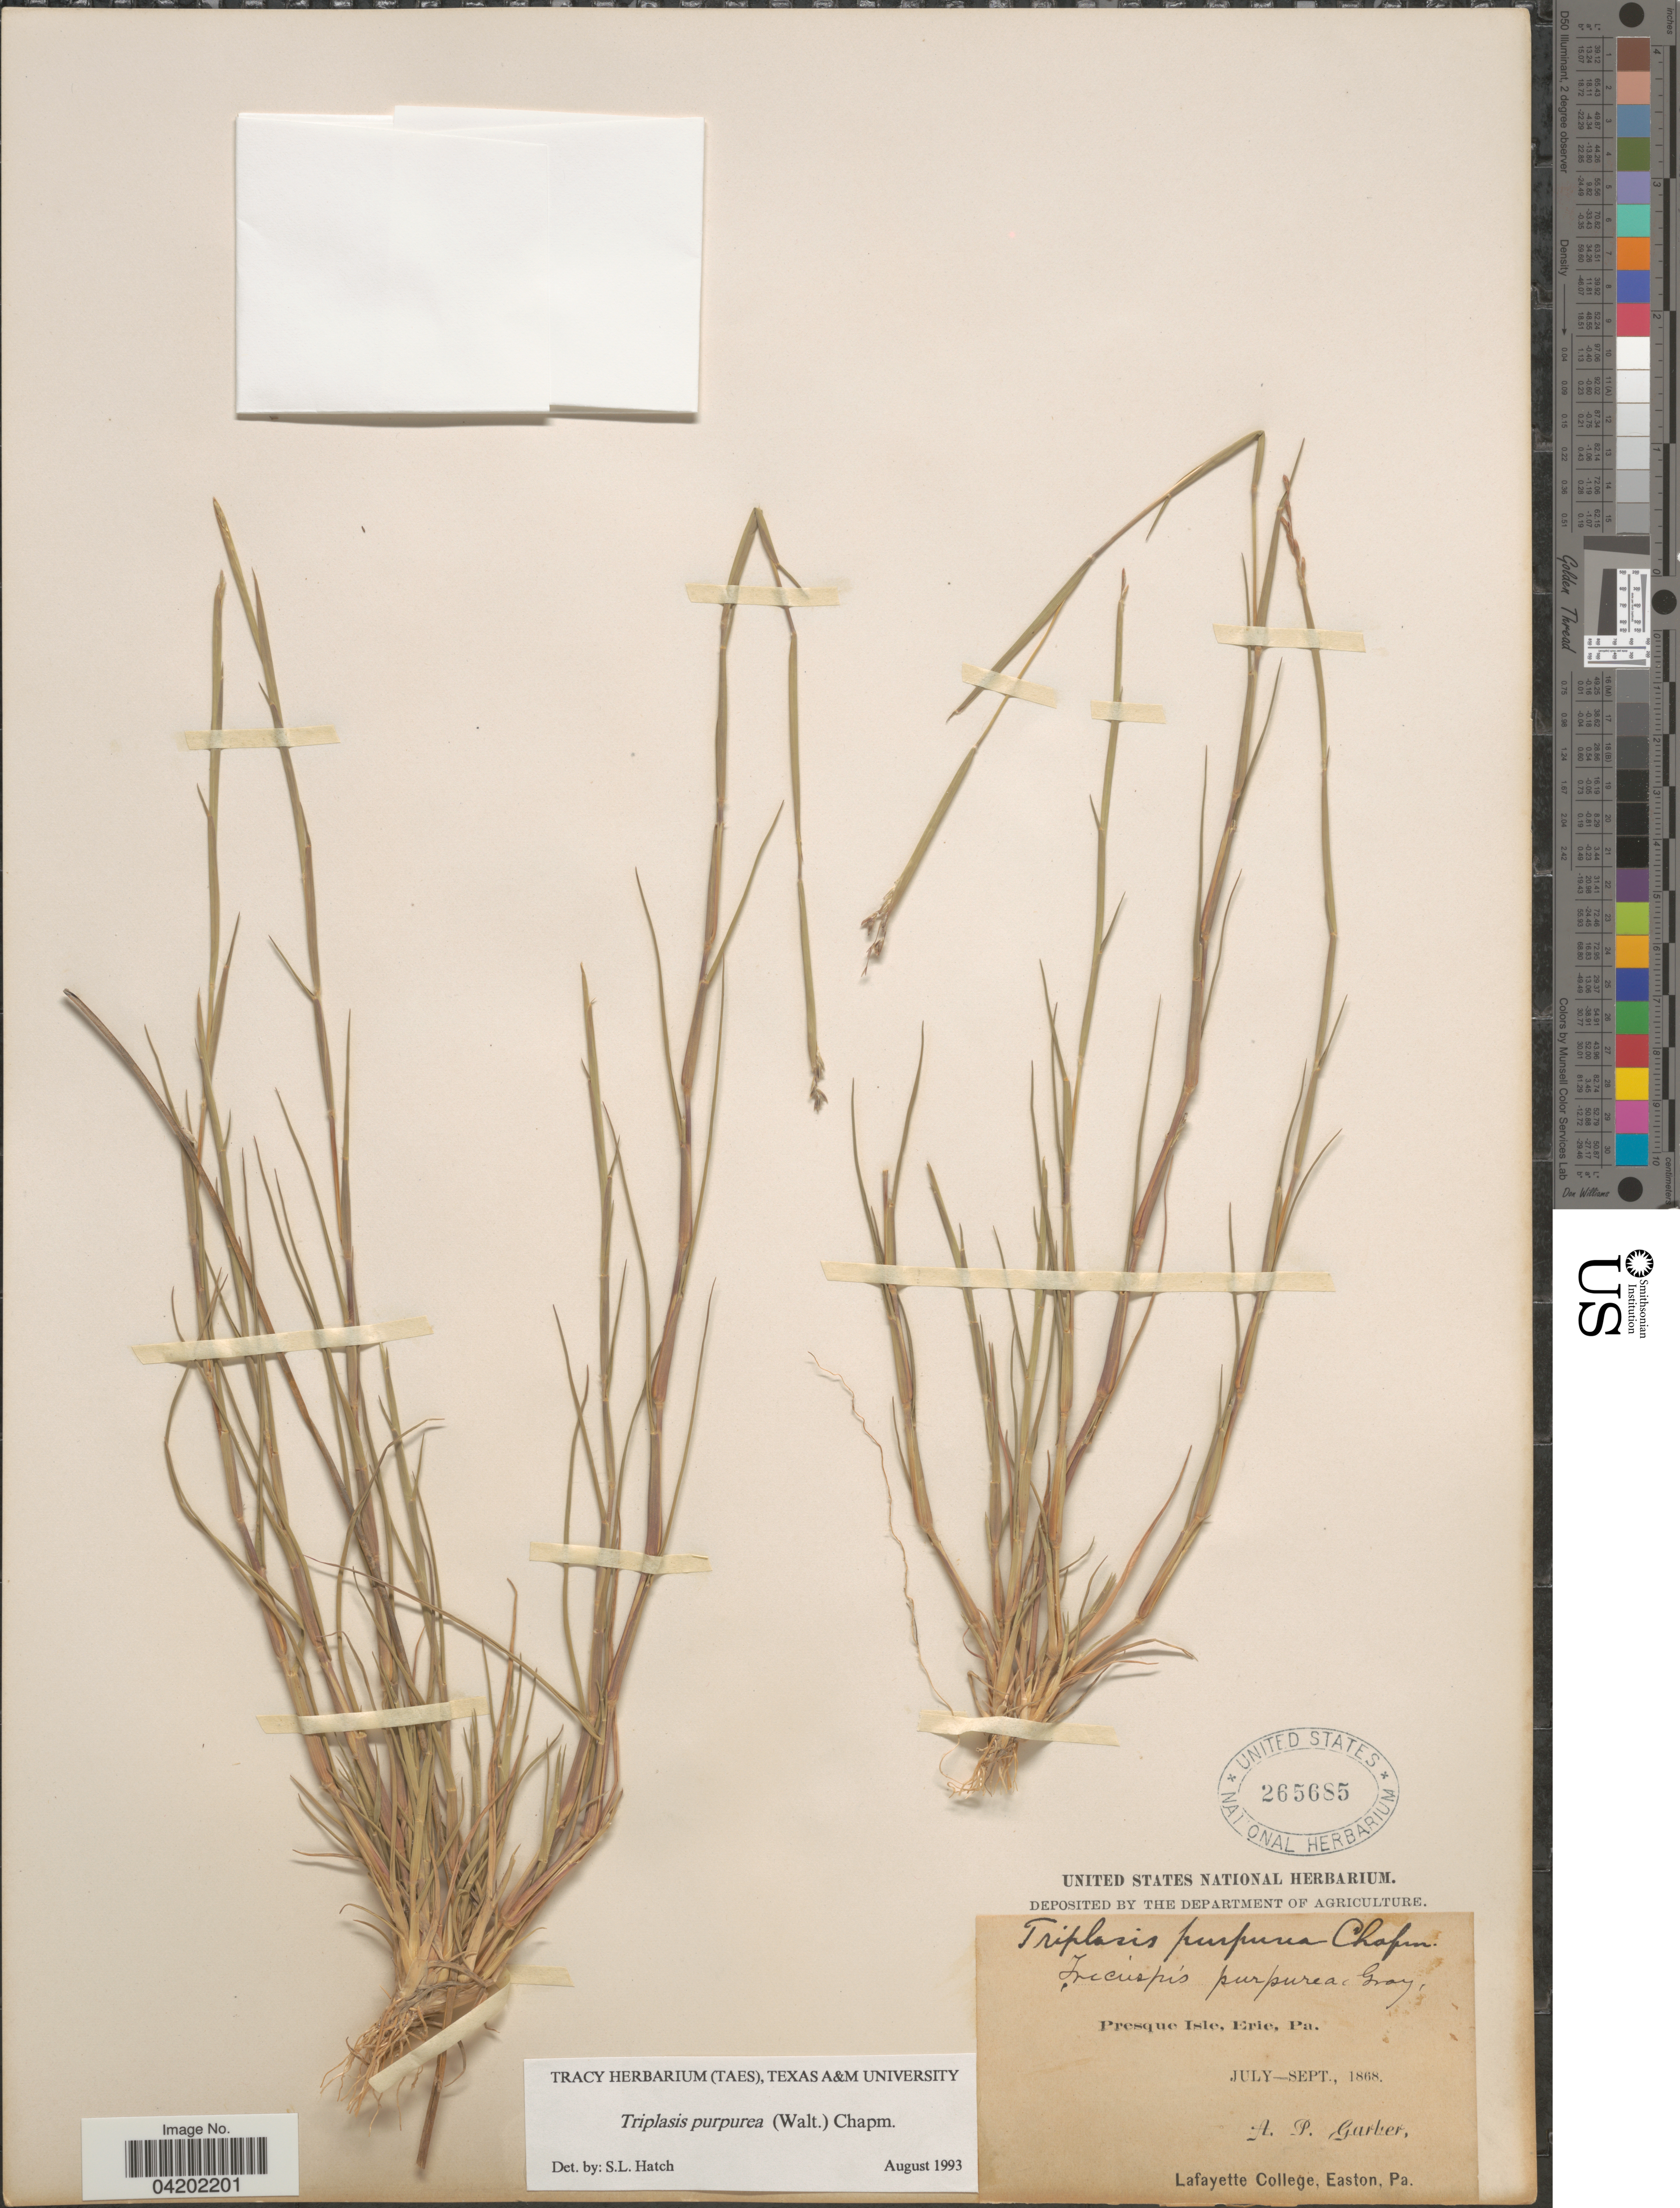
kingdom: Plantae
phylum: Tracheophyta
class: Liliopsida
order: Poales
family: Poaceae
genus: Triplasis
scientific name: Triplasis purpurea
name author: (Walter) Chapm.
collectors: A. P. Garber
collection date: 1868-07/1868-09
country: United States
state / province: Pennsylvania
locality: Presque Isle, Erie.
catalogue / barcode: US 265685